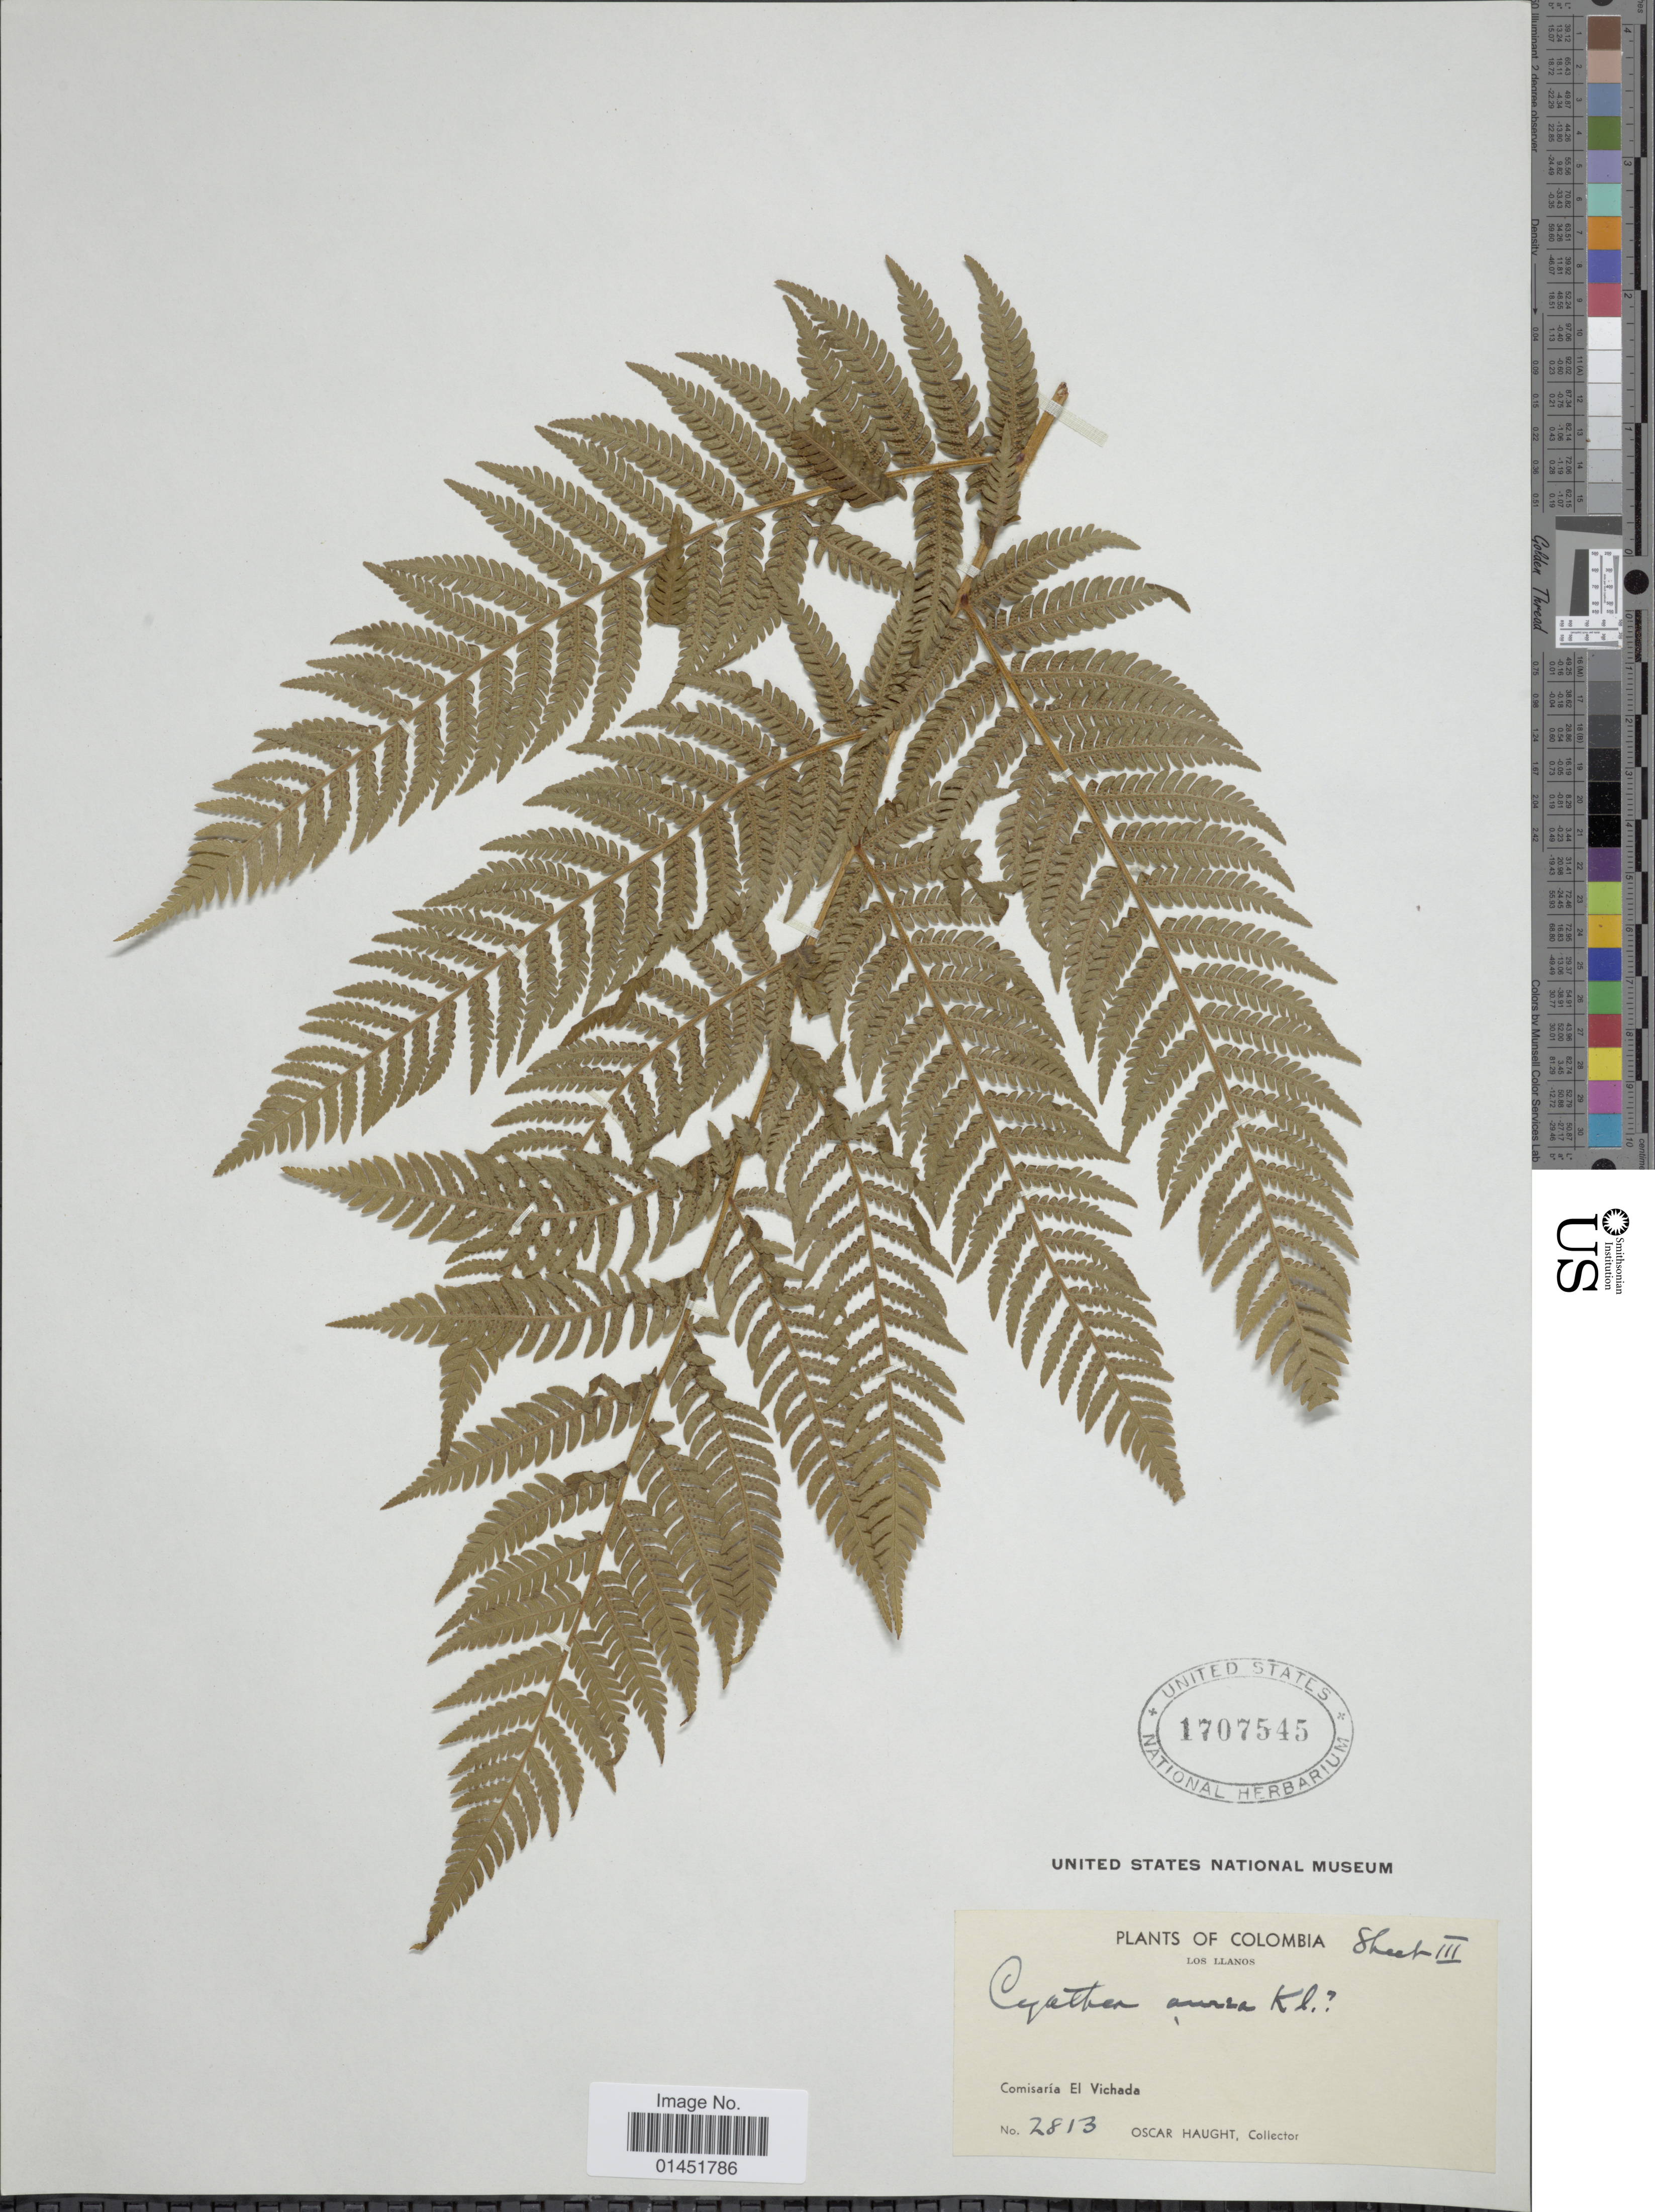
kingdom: Plantae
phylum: Tracheophyta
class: Polypodiopsida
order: Cyatheales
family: Cyatheaceae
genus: Cyathea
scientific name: Cyathea fulva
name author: (M. Martens & Galeotti) Fée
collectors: O. L. Haught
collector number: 2813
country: Colombia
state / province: Vichada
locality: Los Llanos, Comisaria El Vichada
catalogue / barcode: US 1707545